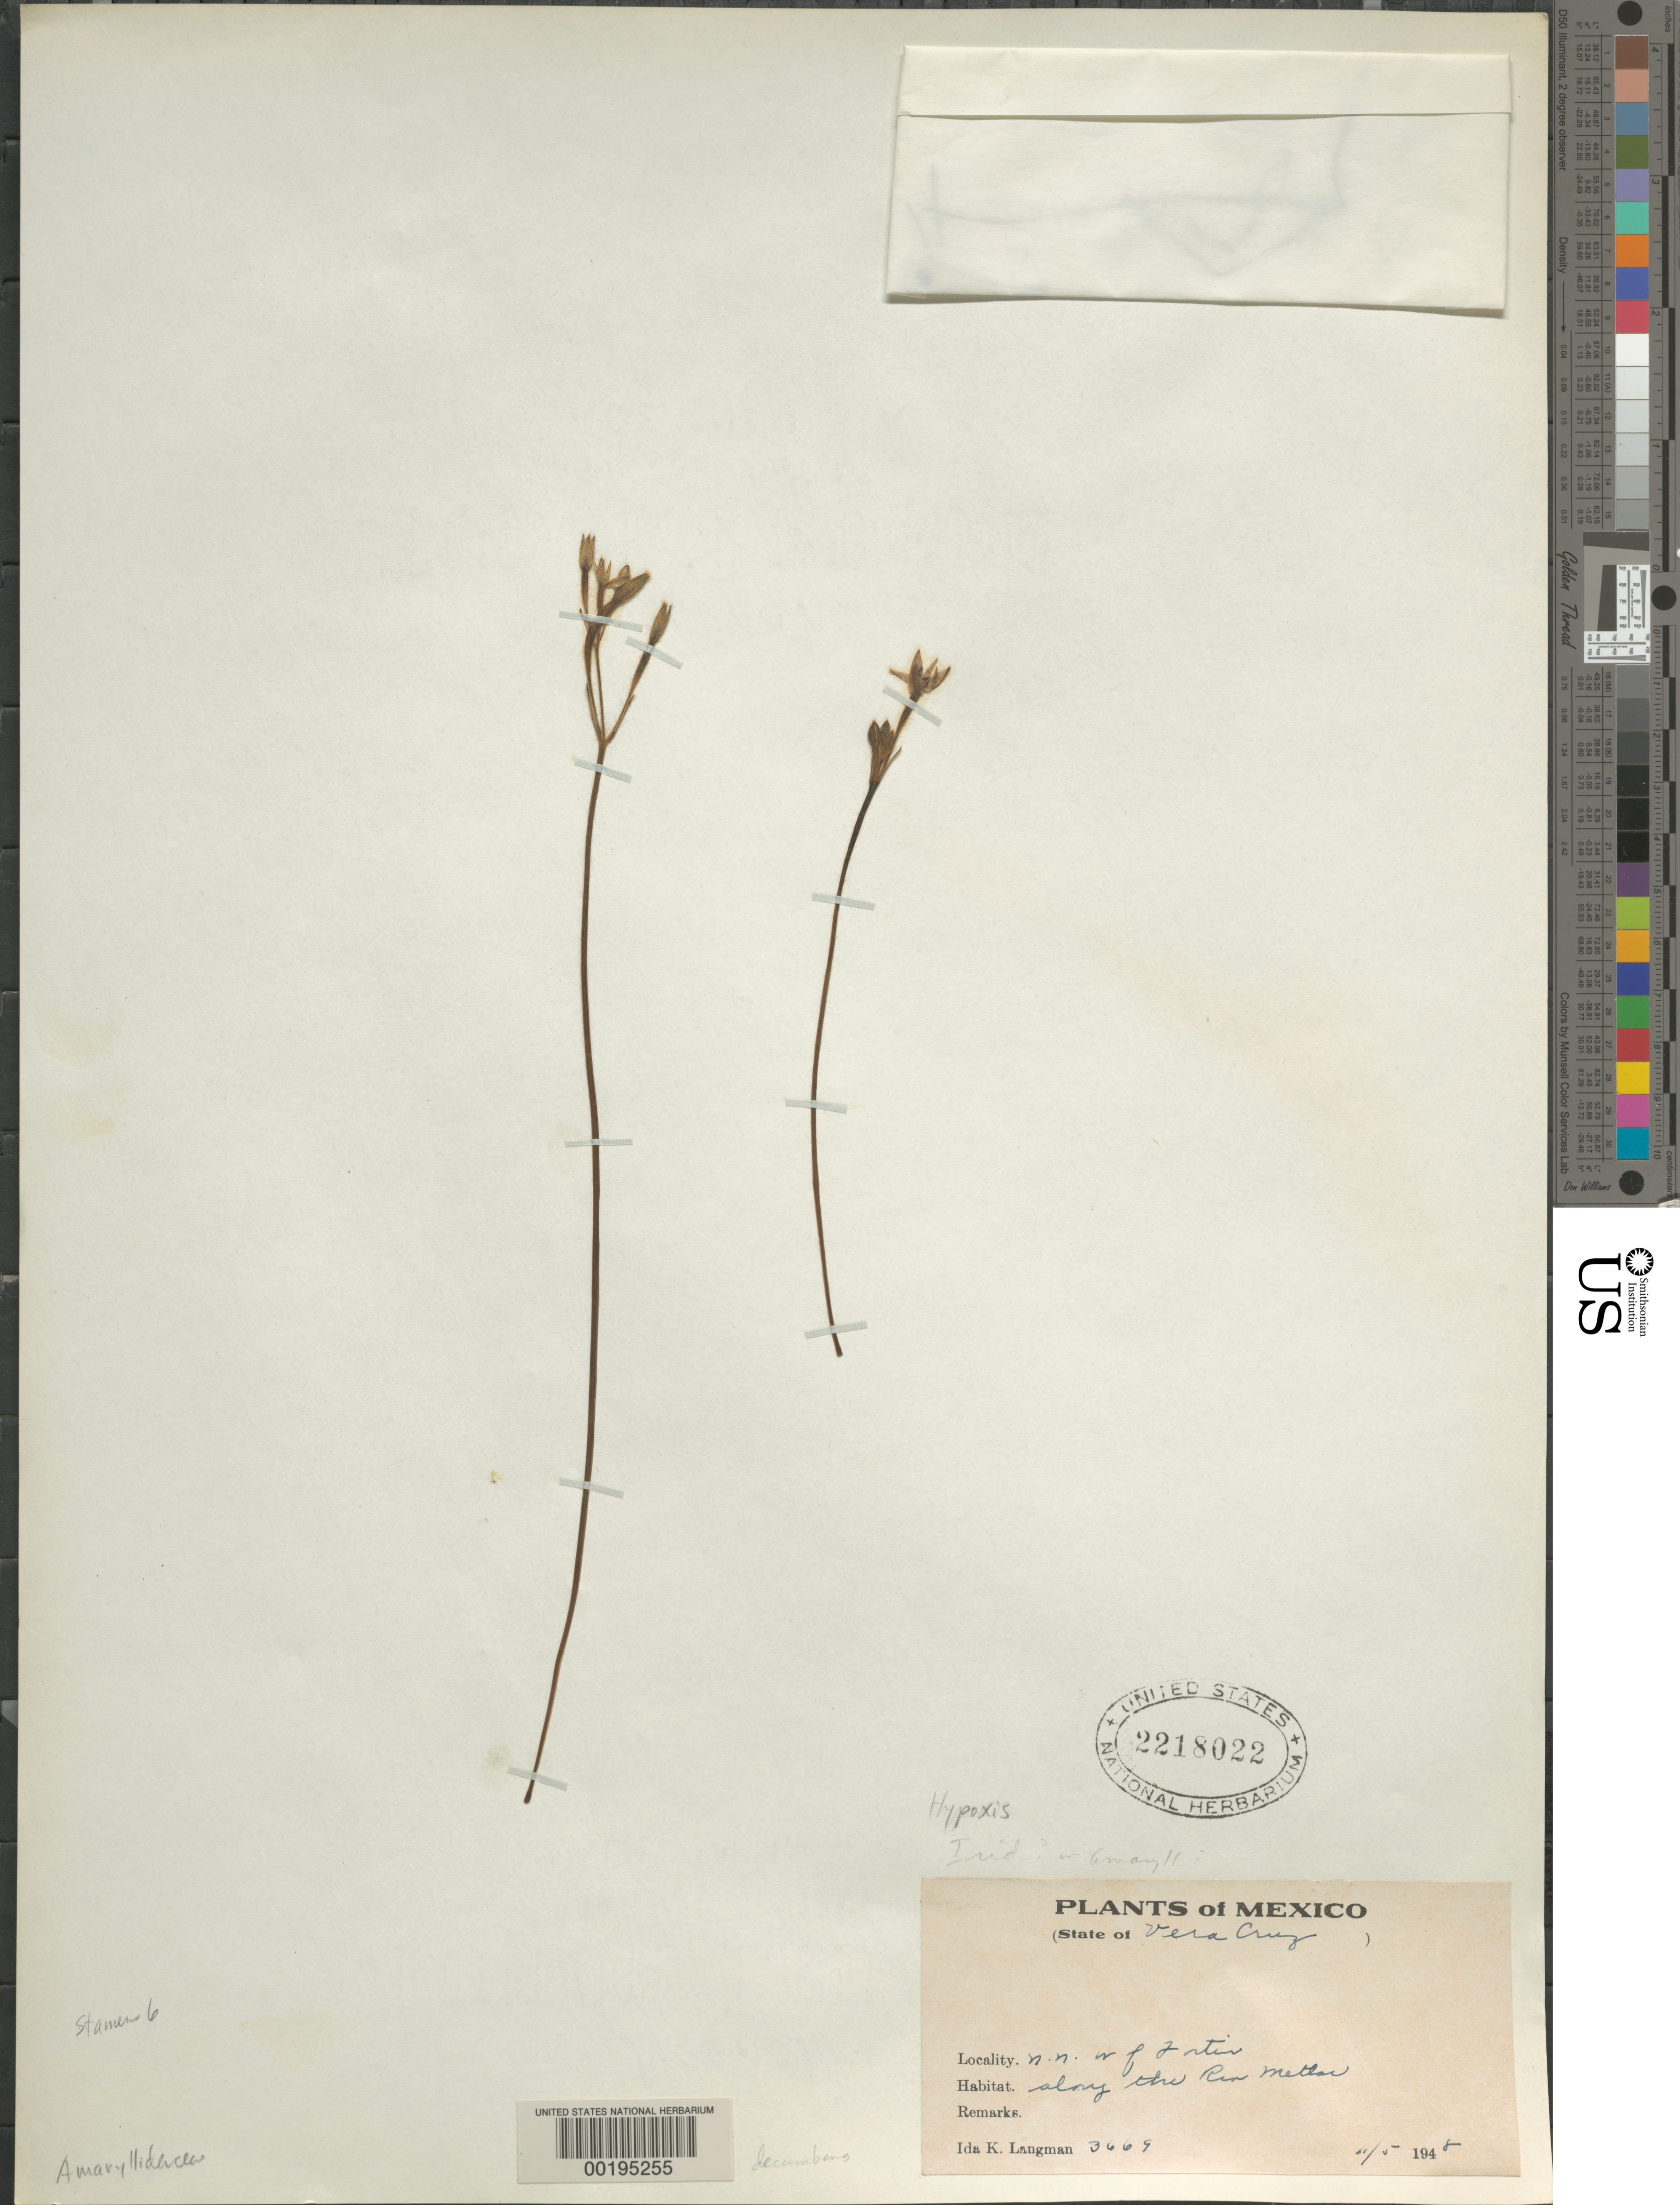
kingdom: Plantae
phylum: Tracheophyta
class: Liliopsida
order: Asparagales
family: Hypoxidaceae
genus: Hypoxis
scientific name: Hypoxis decumbens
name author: L.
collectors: I. Langman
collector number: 3669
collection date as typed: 11 May 1948 to 05 Nov 1948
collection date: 1948-05-11/1948-11-05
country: Mexico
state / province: Veracruz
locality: Nnw of fortin, along rio methar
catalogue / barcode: US 2218022